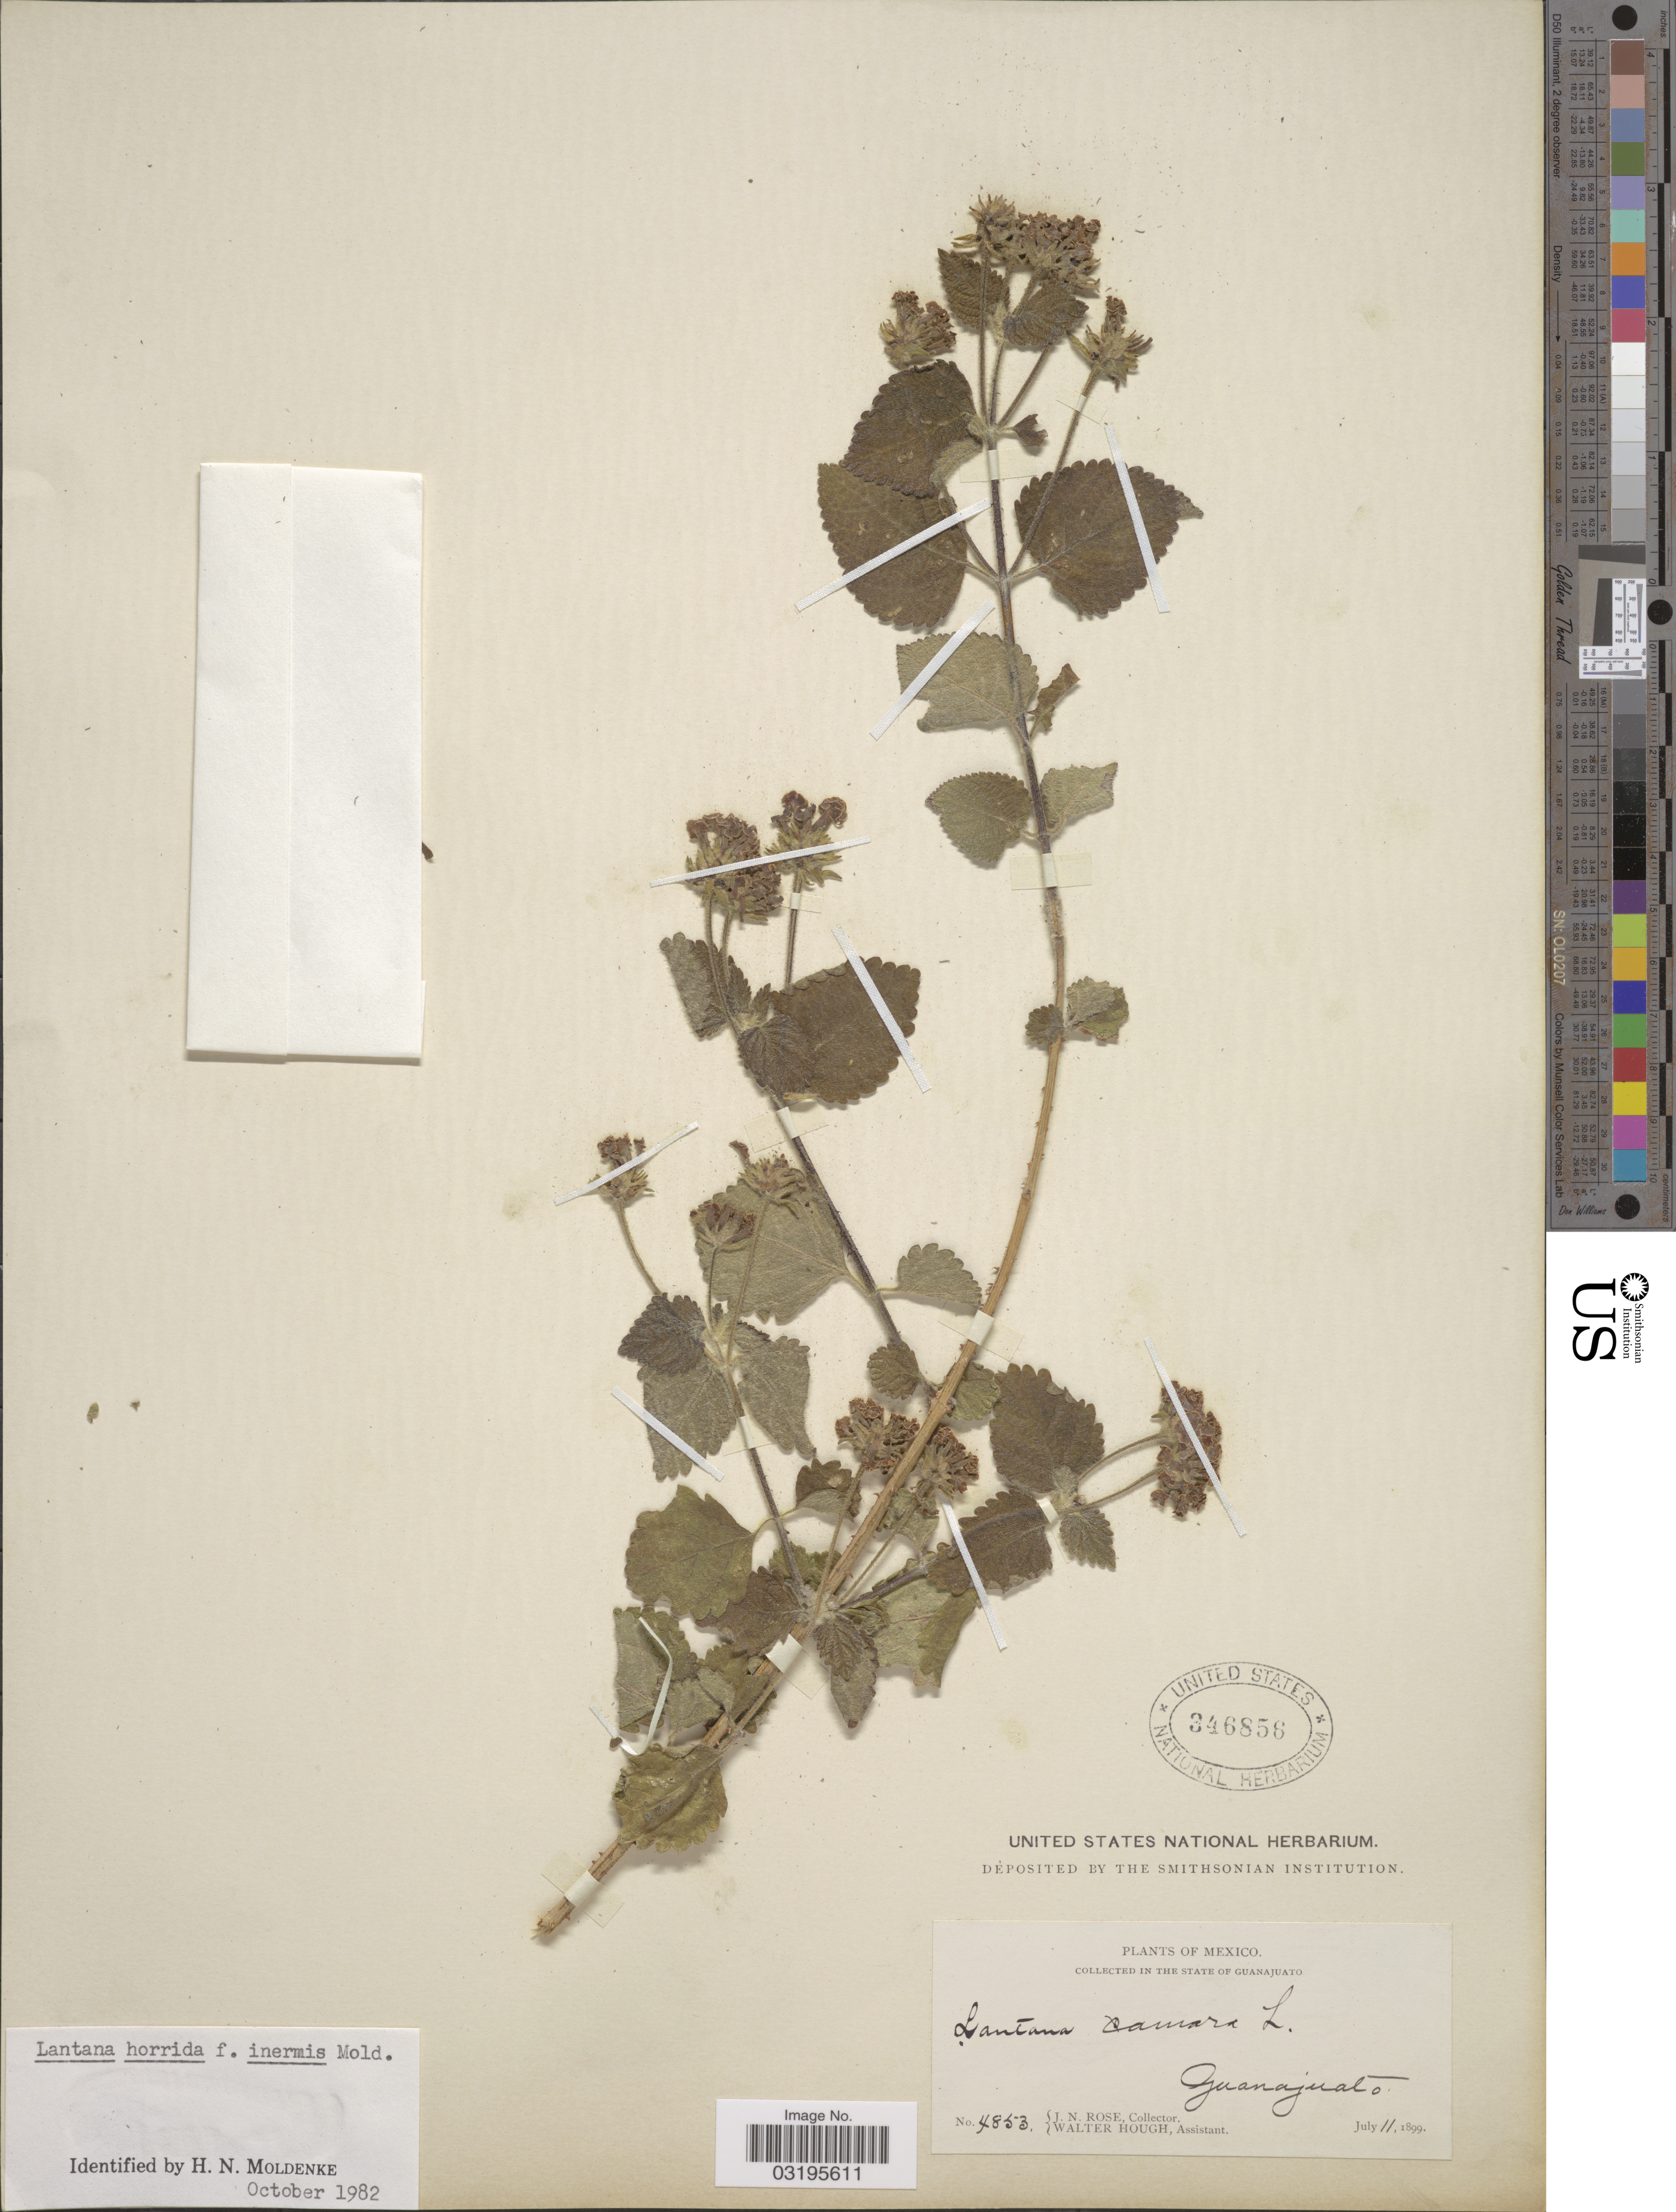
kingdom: Plantae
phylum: Tracheophyta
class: Magnoliopsida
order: Lamiales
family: Verbenaceae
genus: Lantana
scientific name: Lantana horrida f. inermis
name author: Moldenke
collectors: J. N. Rose & W. Hough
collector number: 4853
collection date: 1899-07-11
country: Mexico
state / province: Guanajuato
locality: Guanajuato.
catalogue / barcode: US 346856